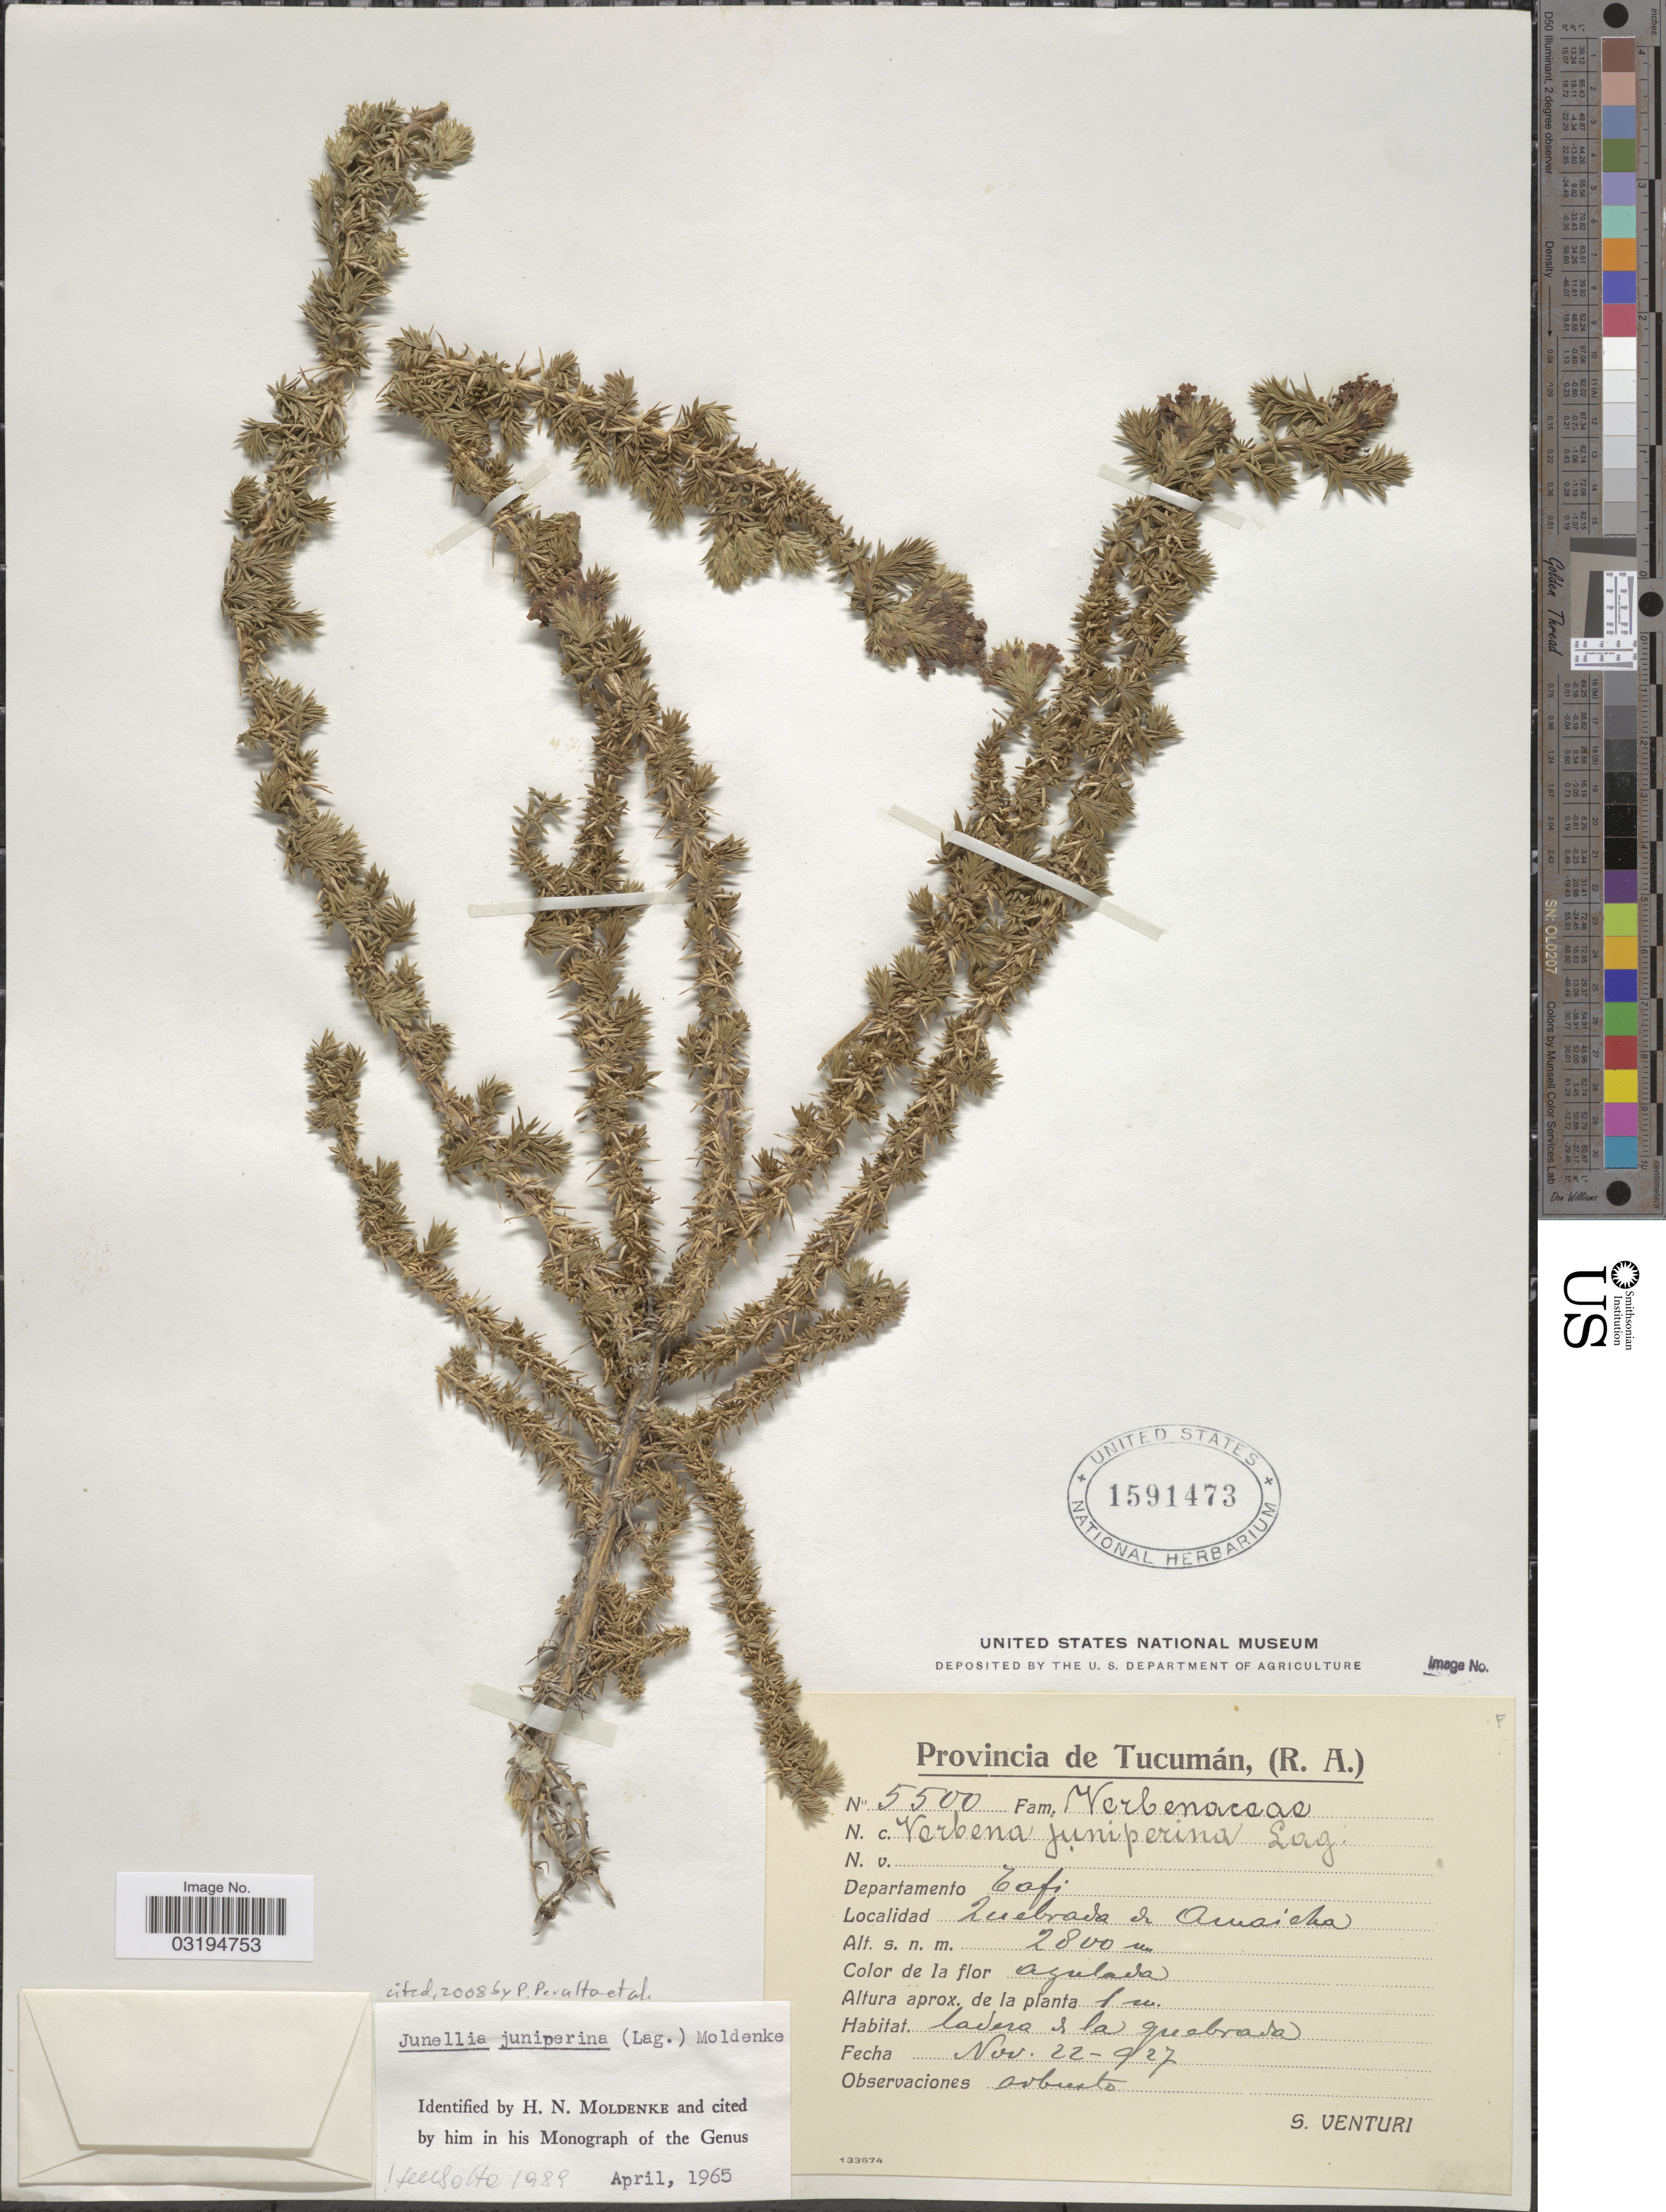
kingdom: Plantae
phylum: Tracheophyta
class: Magnoliopsida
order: Lamiales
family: Verbenaceae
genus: Junellia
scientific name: Junellia juniperina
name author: (Lag.) Moldenke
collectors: S. Venturi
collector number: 5500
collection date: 1927-11-22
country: Argentina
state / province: Tucuman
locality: Departamento Tafi. Quebrada de Amaicha.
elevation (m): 2800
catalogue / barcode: US 1591473